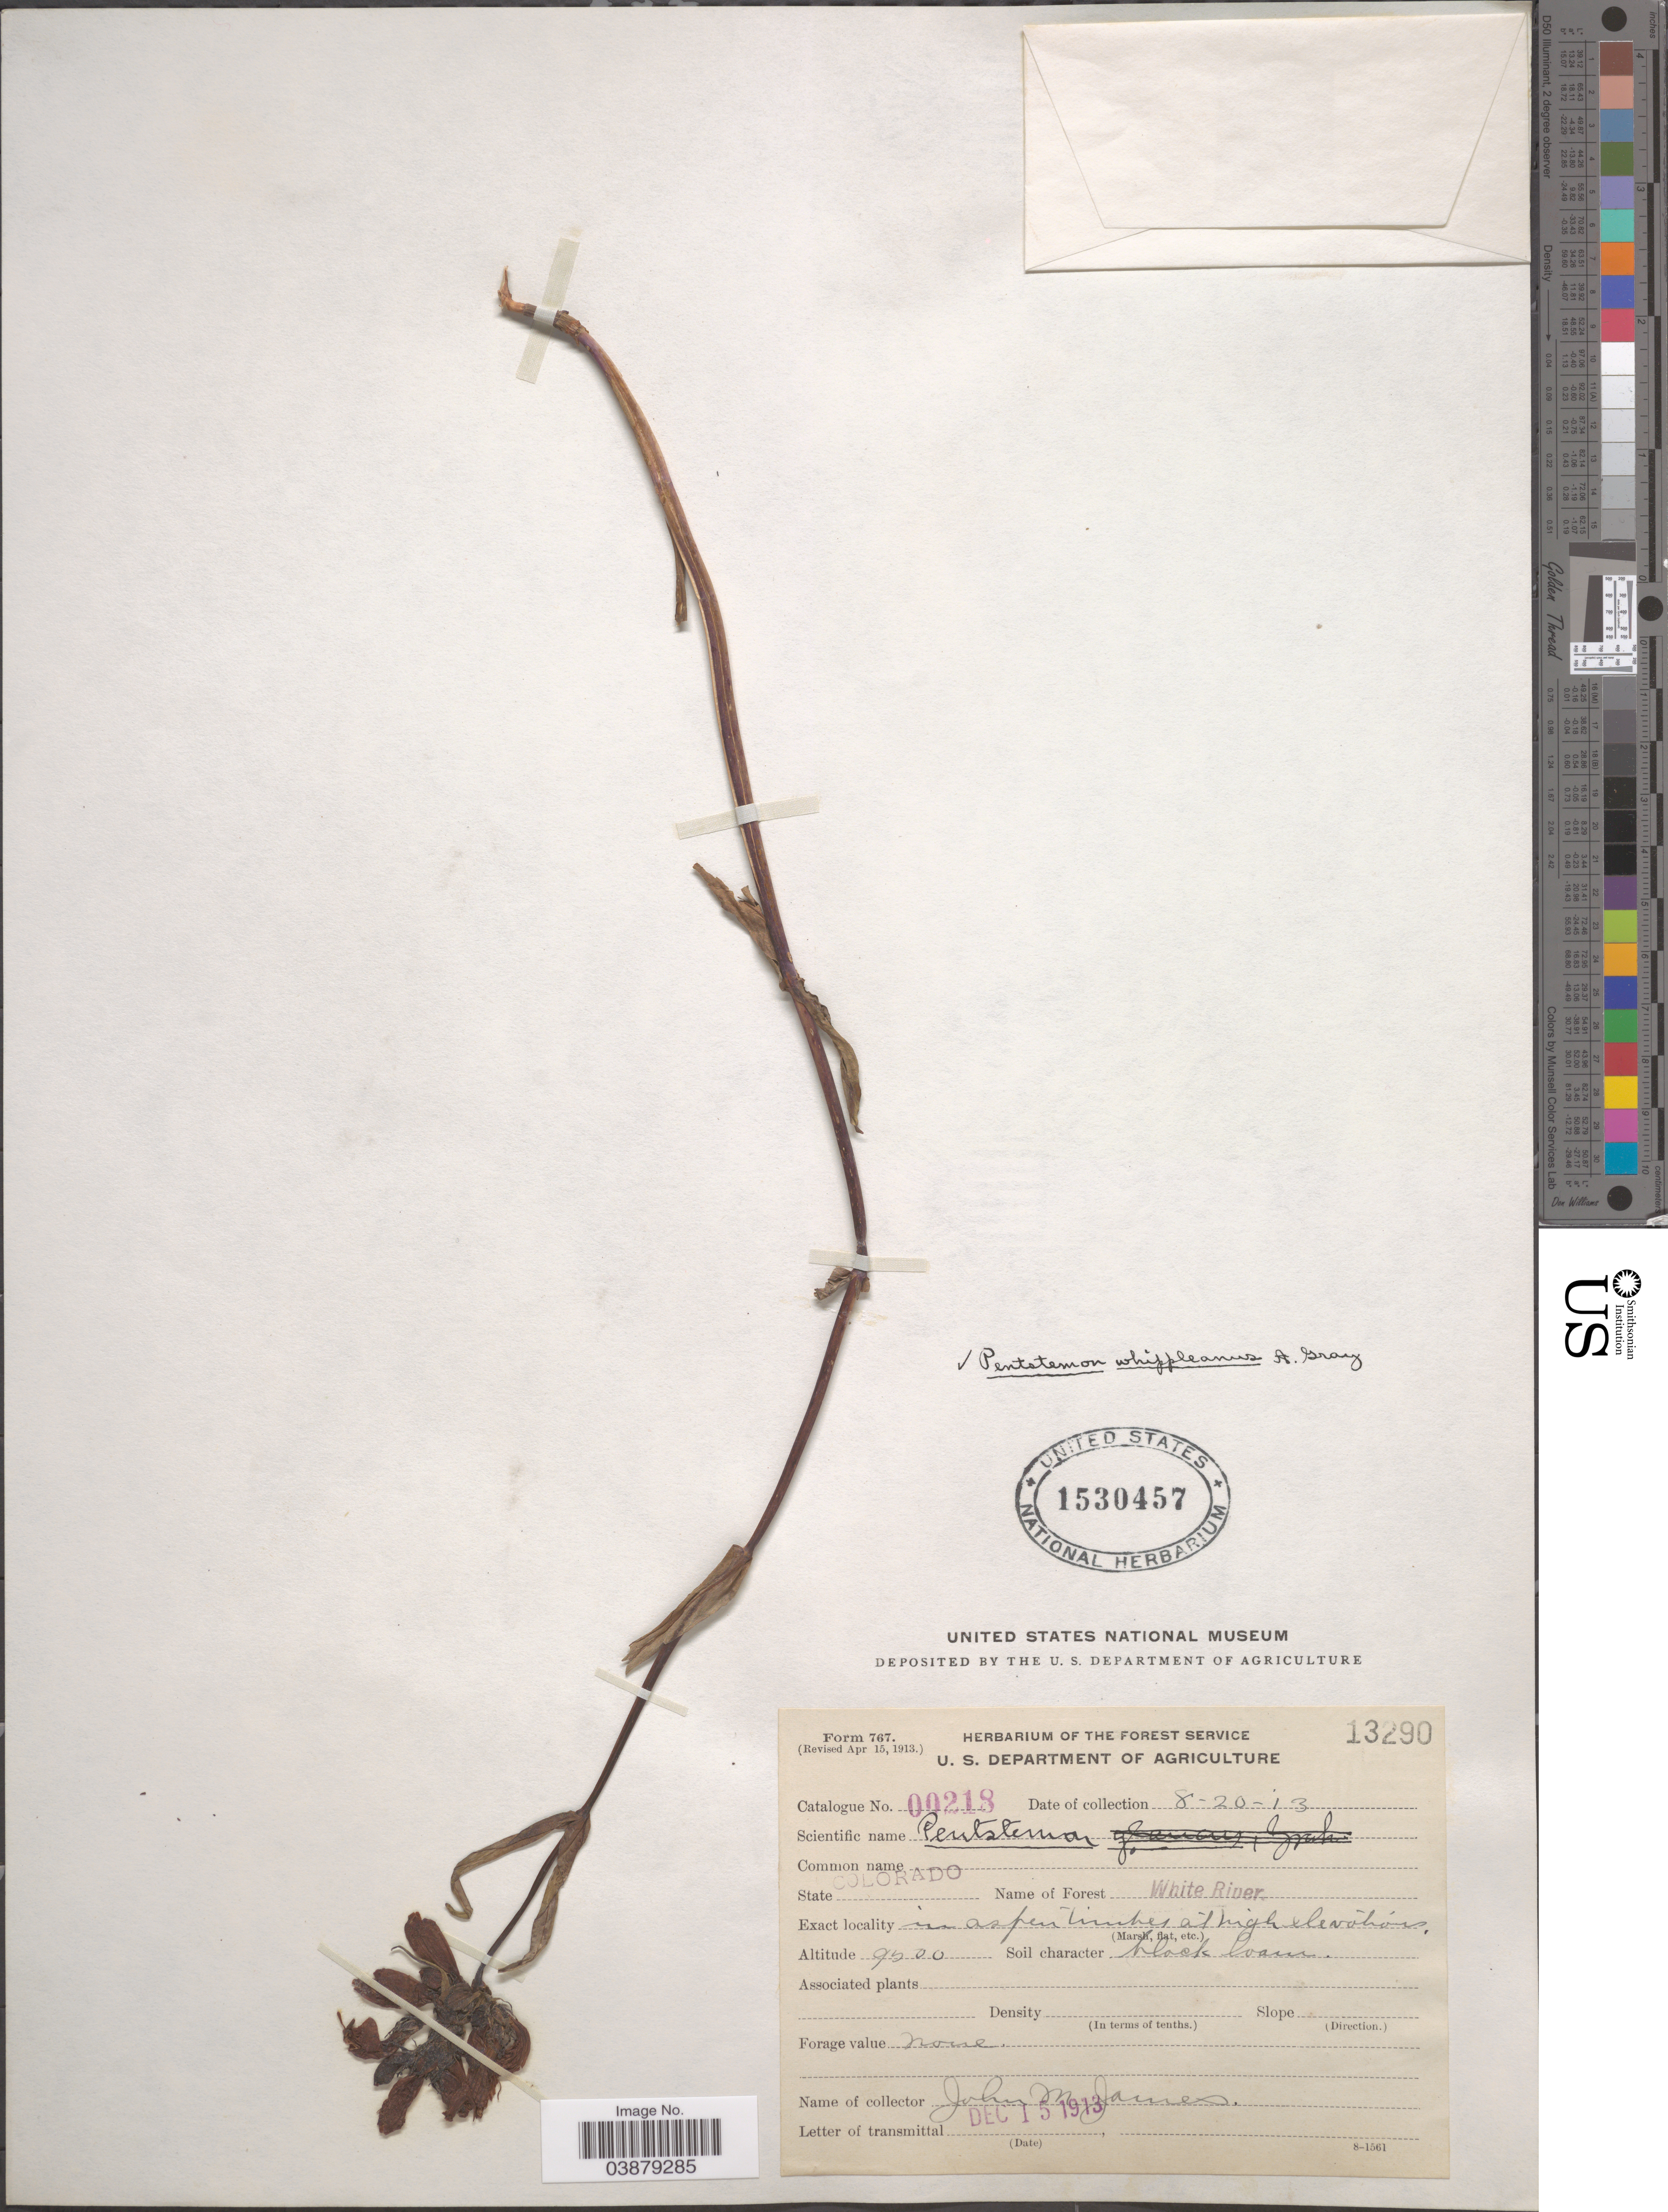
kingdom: Plantae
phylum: Tracheophyta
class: Magnoliopsida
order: Lamiales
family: Plantaginaceae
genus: Penstemon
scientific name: Penstemon whippleanus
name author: A. Gray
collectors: J. James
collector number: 00218/13290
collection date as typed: Transcribed d/m/y: 20/8/13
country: United States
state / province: Colorado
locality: Forest White River. I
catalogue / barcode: US 1530457